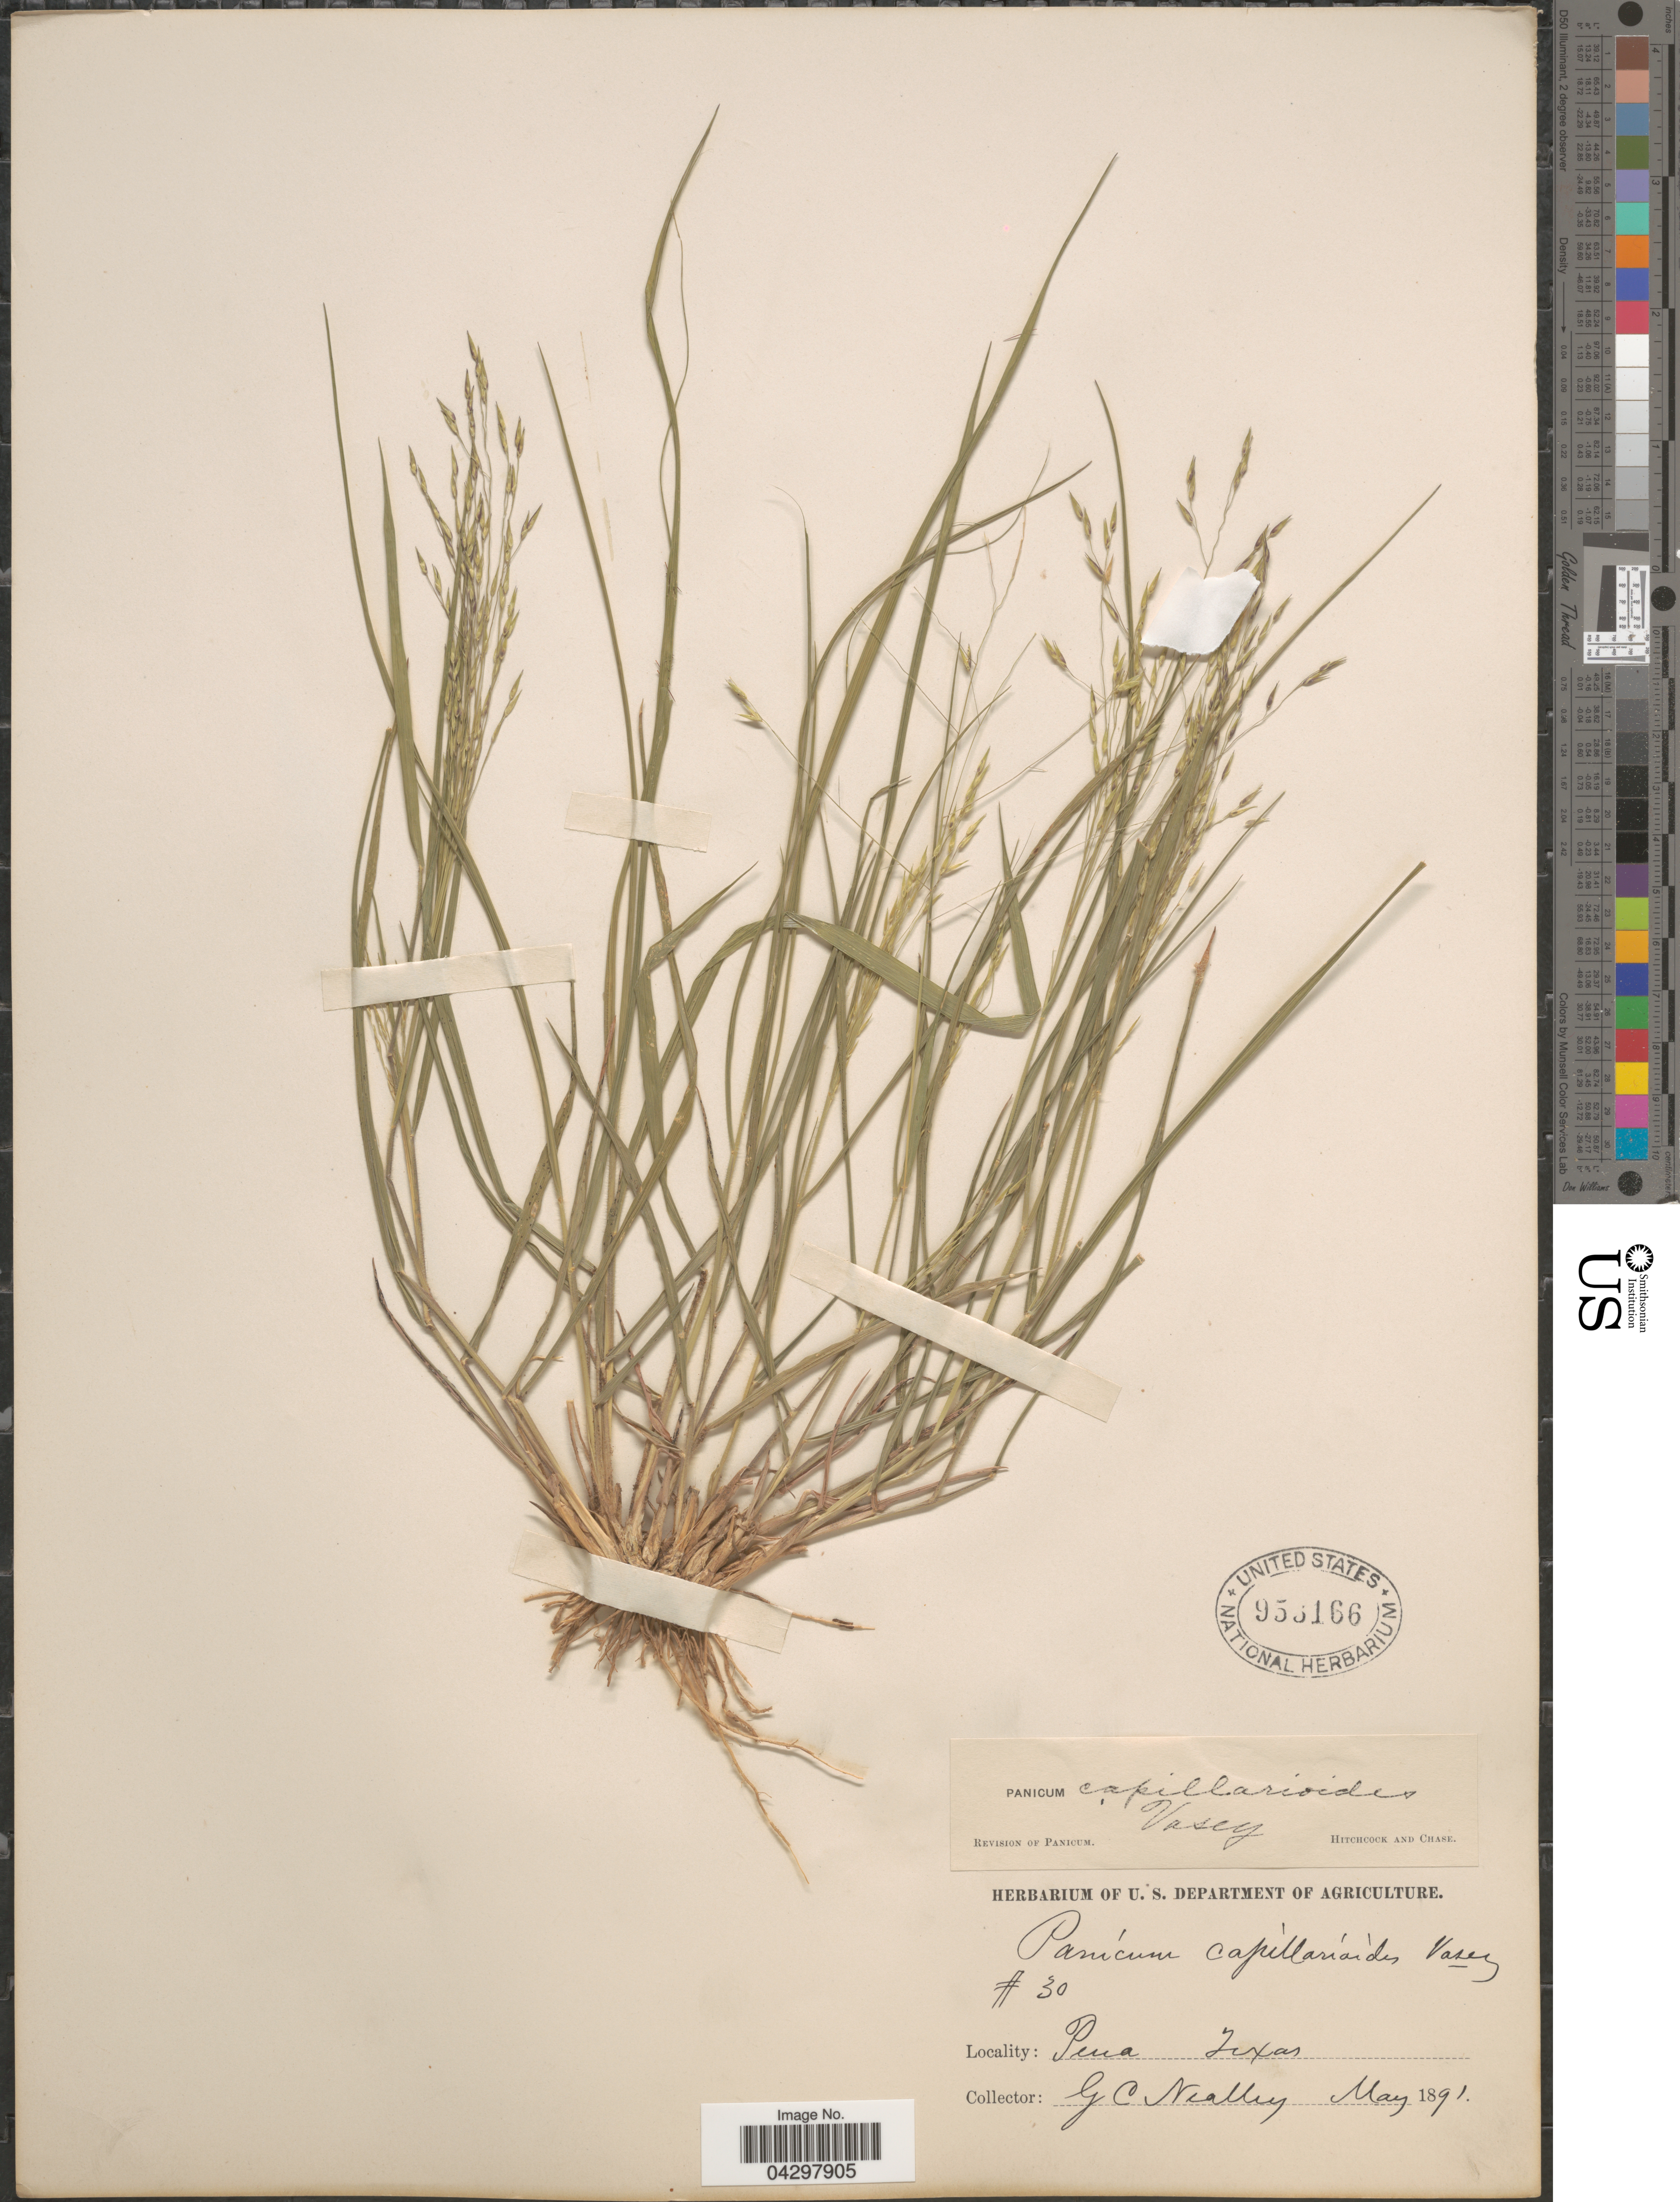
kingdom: Plantae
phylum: Tracheophyta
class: Liliopsida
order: Poales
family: Poaceae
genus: Panicum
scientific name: Panicum capillarioides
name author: Vasey in J.M. Coult.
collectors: G. C. Nealley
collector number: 30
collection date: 1891-05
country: United States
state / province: Texas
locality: Pena.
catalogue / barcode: US 953166